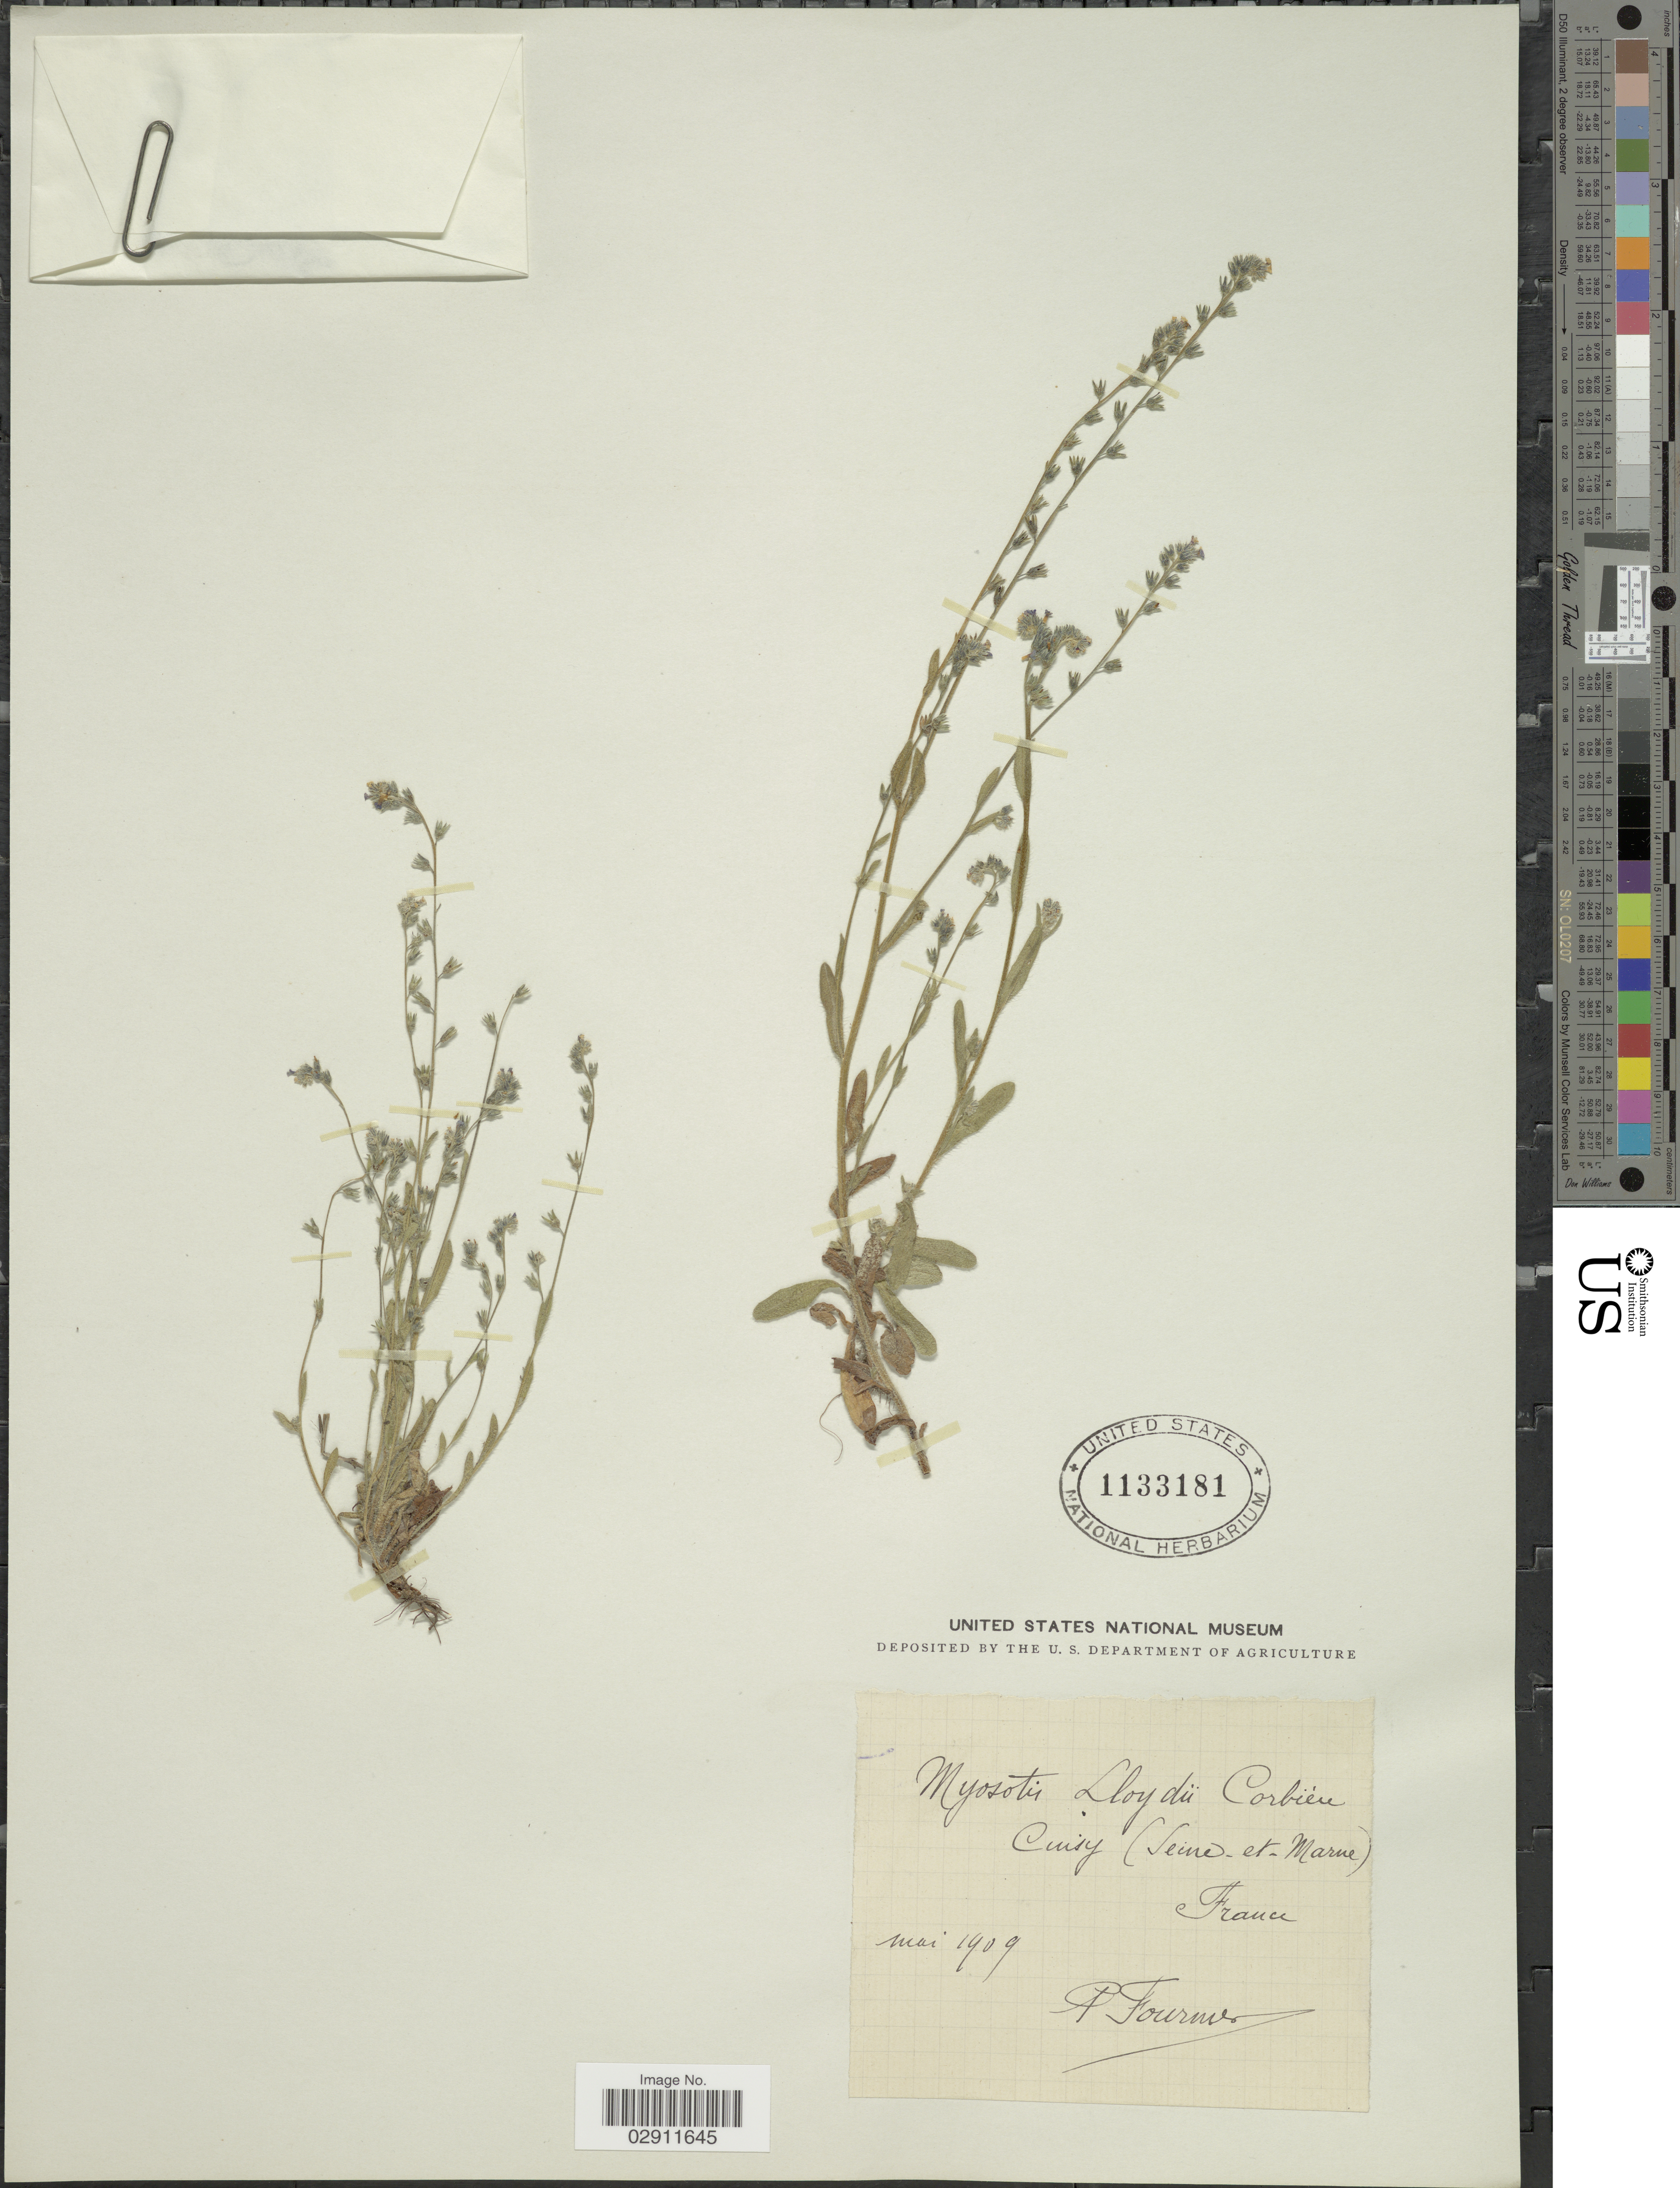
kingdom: Plantae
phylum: Tracheophyta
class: Magnoliopsida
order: Boraginales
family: Boraginaceae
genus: Myosotis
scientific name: Myosotis lloydii Corbieu ined.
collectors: P. Fournier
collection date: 1909-05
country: France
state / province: Île-de-France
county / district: Seine-et-Marne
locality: Cuisy (Seine-et-Marne).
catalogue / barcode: US 1133181